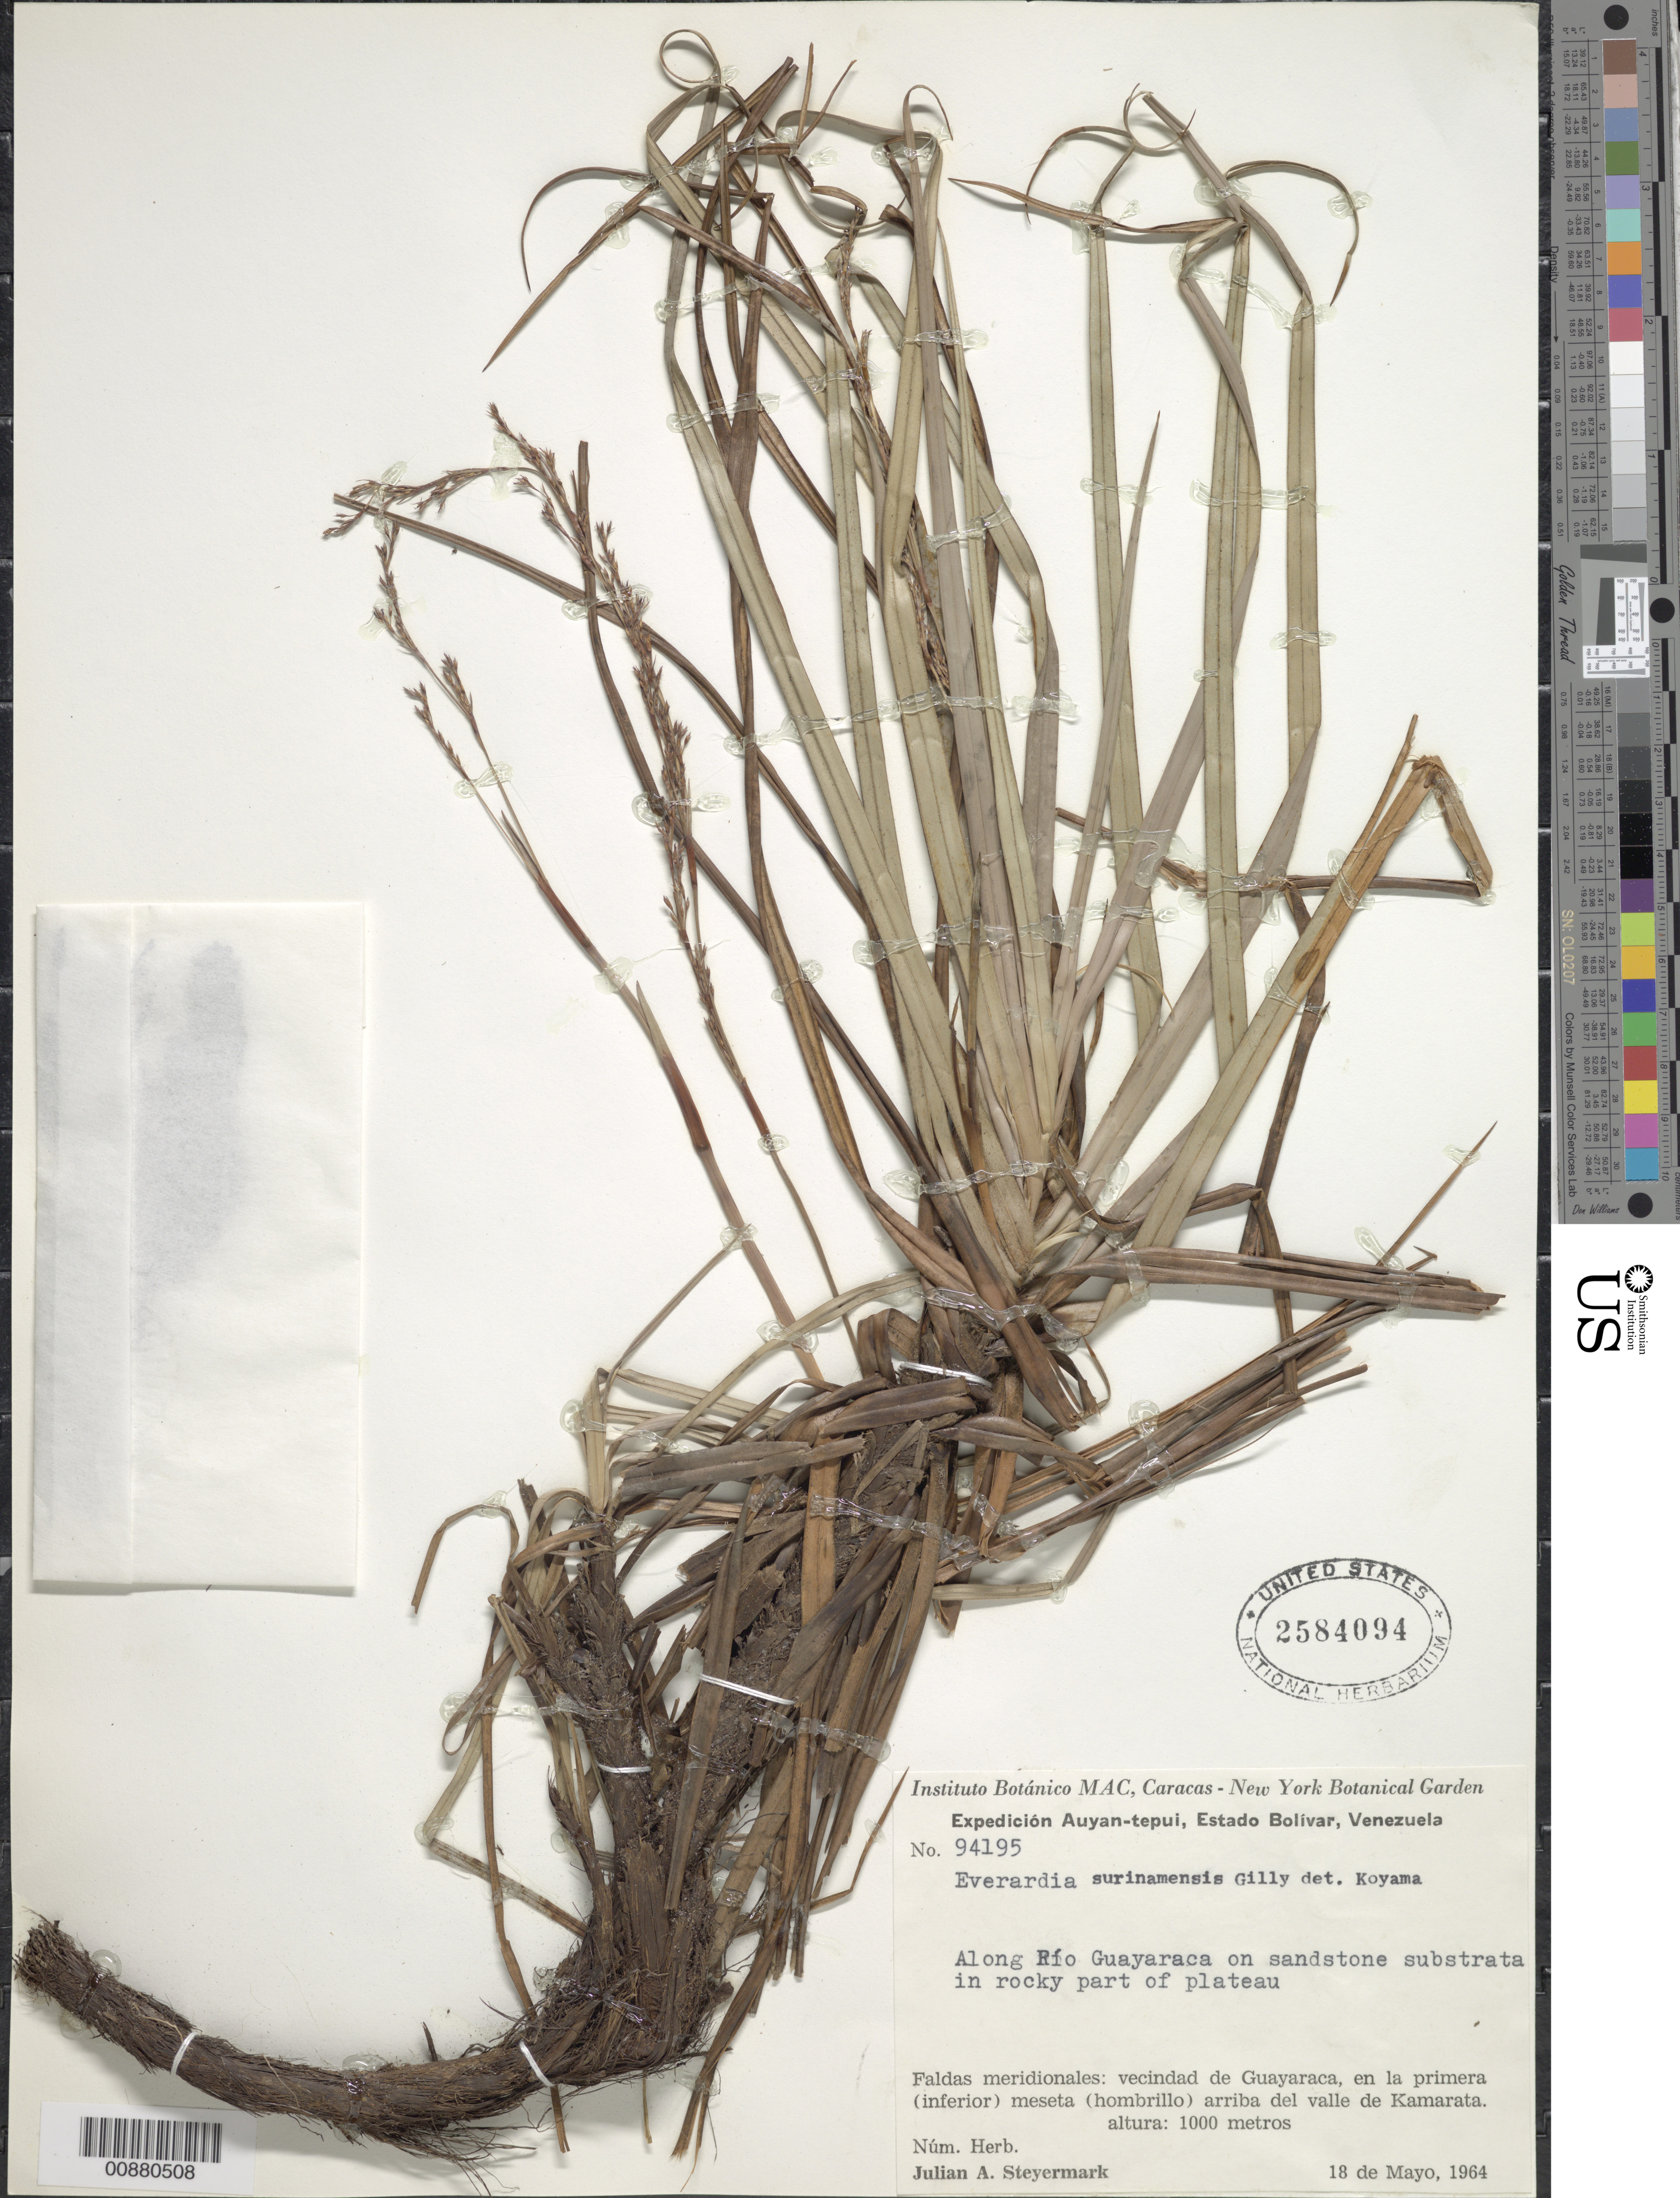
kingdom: Plantae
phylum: Tracheophyta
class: Liliopsida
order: Poales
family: Cyperaceae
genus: Cephalocarpus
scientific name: Cephalocarpus montanus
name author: (Ridley) S.M. Costa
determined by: Strong, Mark T., (BOT), Smithsonian Institution - National Museum of Natural History (UNITED STATES)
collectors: J. Steyermark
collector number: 94195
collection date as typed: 18-May-64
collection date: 1964-05-18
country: Venezuela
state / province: Bolívar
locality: Auyantepuí, valle de Kamarata, Guayaraca; along Río Guayaraca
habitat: Sandstone substrata in rocky part of plateau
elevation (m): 1000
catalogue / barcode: US 2584094